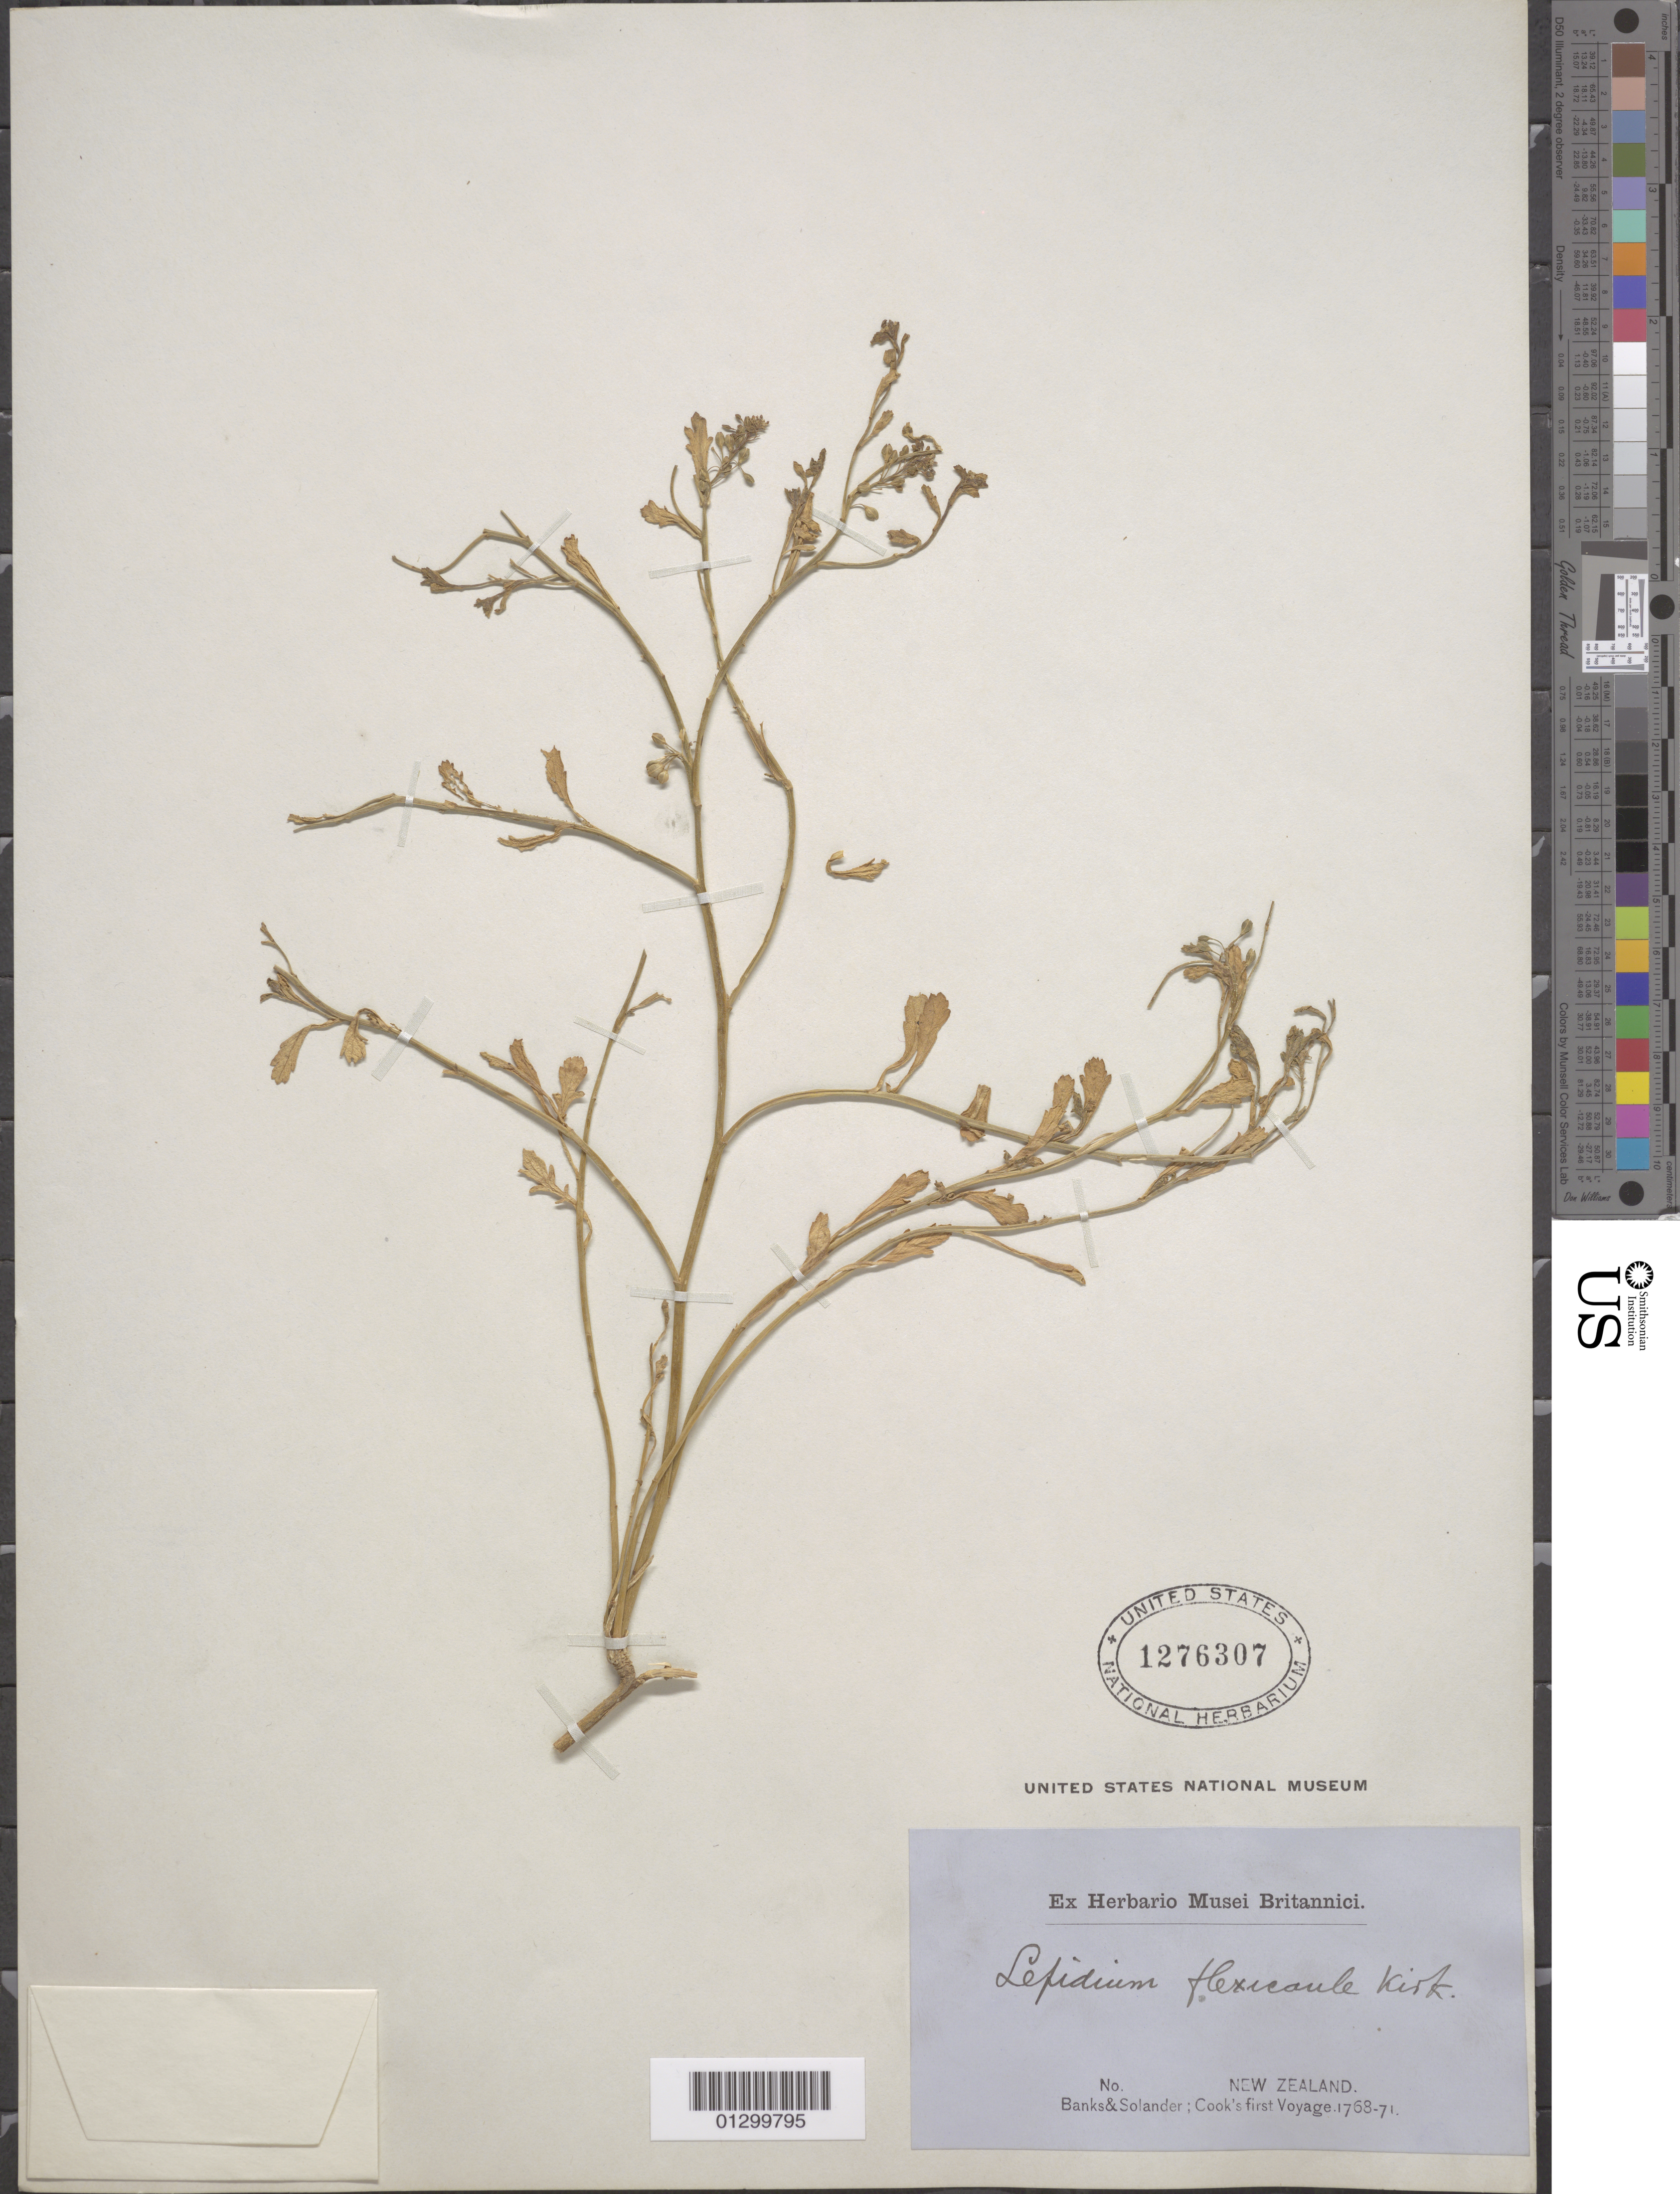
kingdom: Plantae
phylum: Tracheophyta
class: Magnoliopsida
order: Brassicales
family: Brassicaceae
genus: Lepidium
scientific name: Lepidium flexicaule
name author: Kirk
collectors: J. Banks & D. C. Solander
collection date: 1768/1771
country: New Zealand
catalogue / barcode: US 1276307